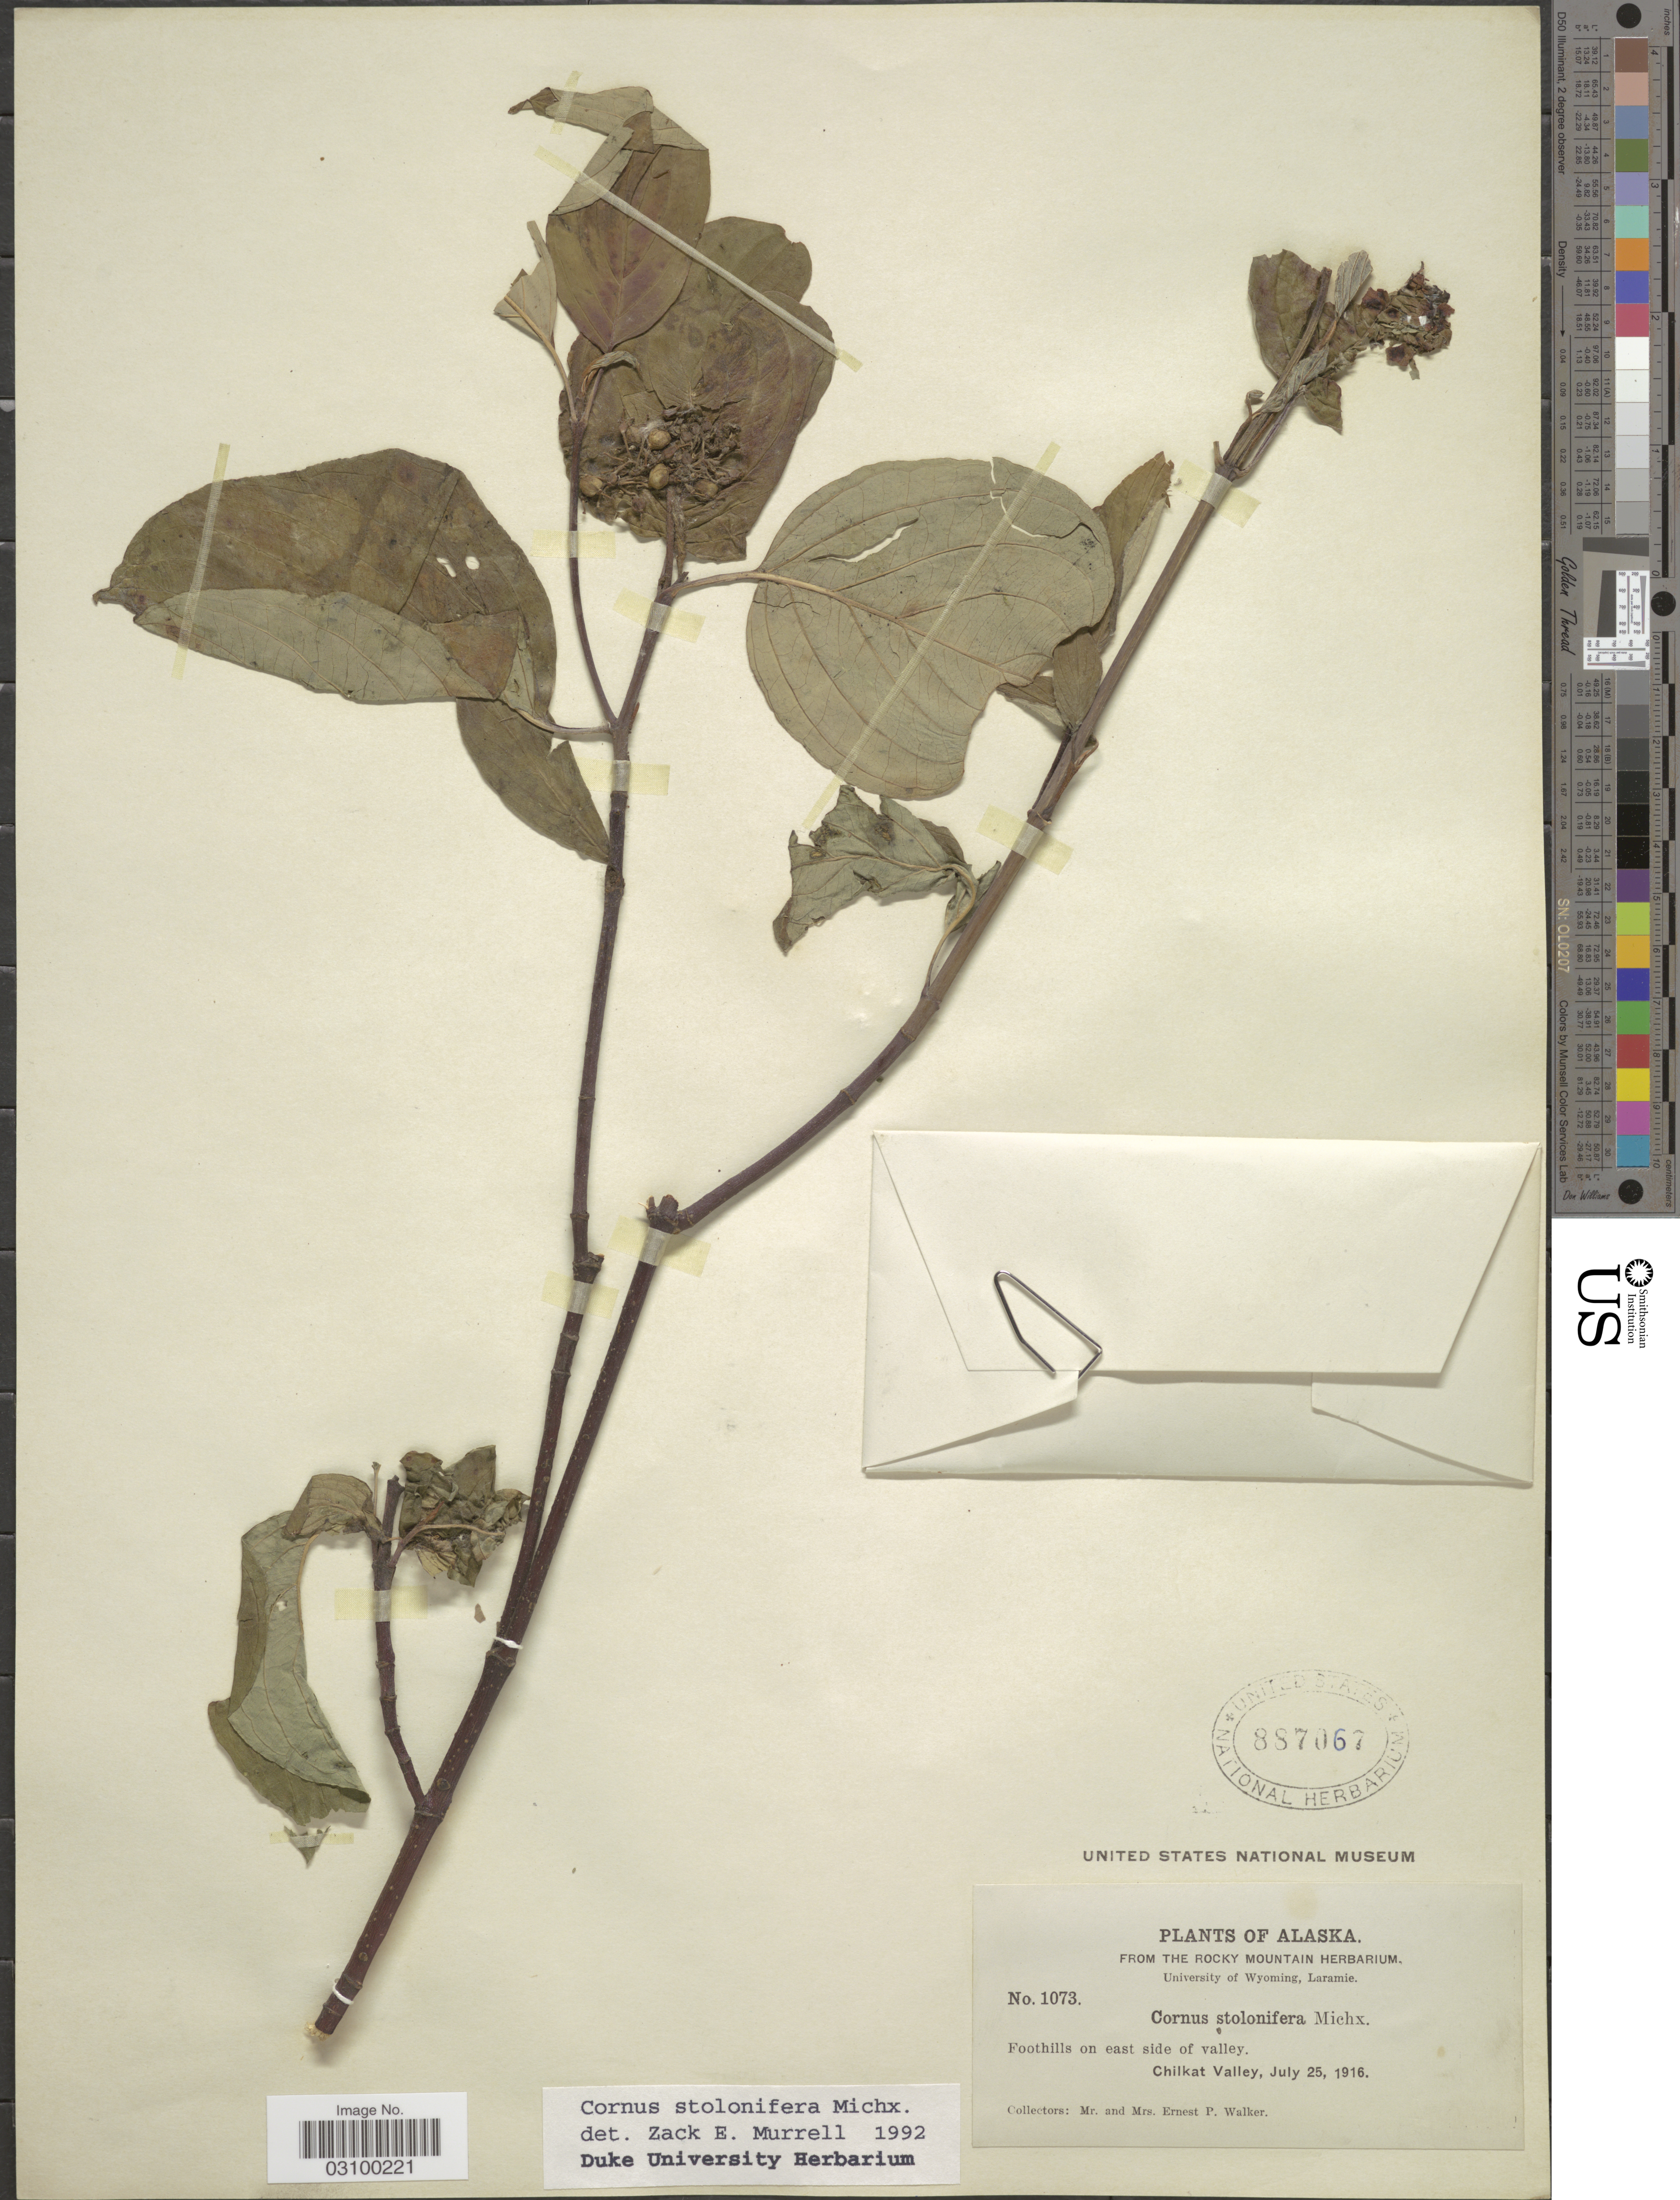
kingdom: Plantae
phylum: Tracheophyta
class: Magnoliopsida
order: Cornales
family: Cornaceae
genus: Cornus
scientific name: Cornus sericea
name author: L.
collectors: E. P. Walker & E. Walker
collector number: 1073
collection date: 1916-07-25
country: United States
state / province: Alaska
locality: Foothills on east side of valley. Chilkat Valley.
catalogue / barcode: US 887067